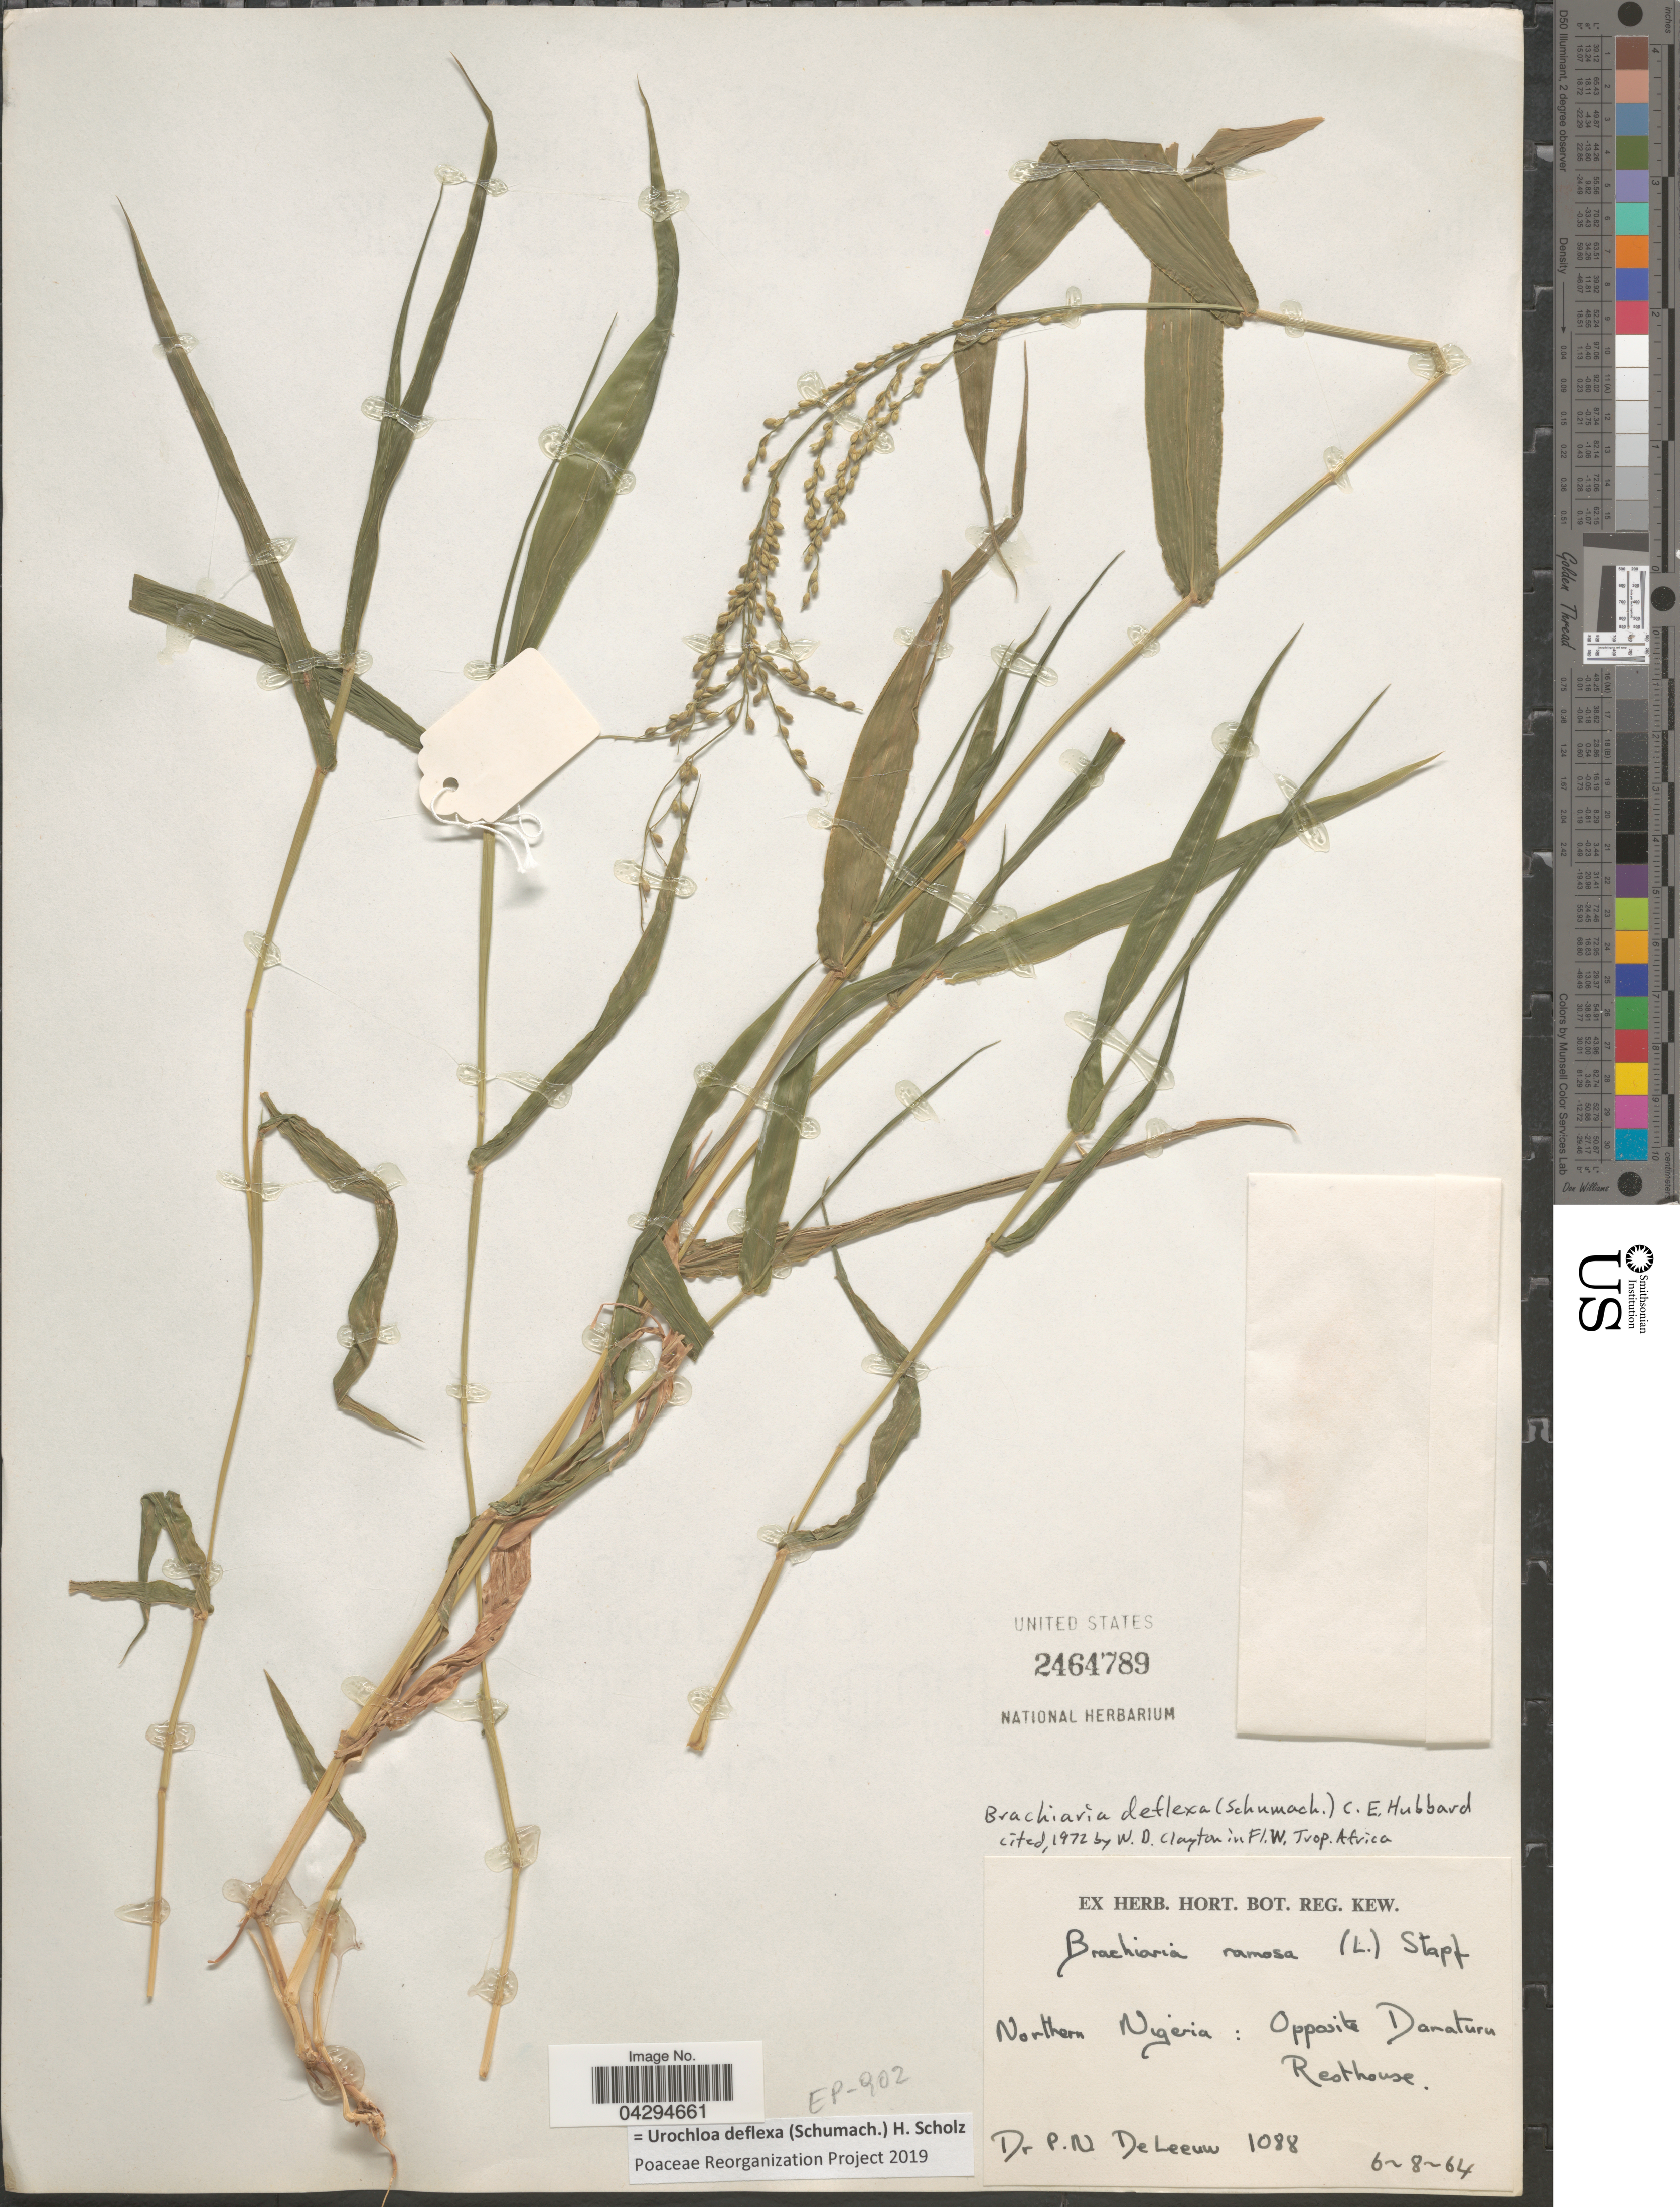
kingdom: Plantae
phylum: Tracheophyta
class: Liliopsida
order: Poales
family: Poaceae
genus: Urochloa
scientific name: Urochloa deflexa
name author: (Schumach.) H. Scholz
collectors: P. De Leeuw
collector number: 1088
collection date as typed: Transcribed d/m/y: 6/8/64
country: Nigeria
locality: Northern Nigeria: Opposite Damaturu Resthouse.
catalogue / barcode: US 2464789